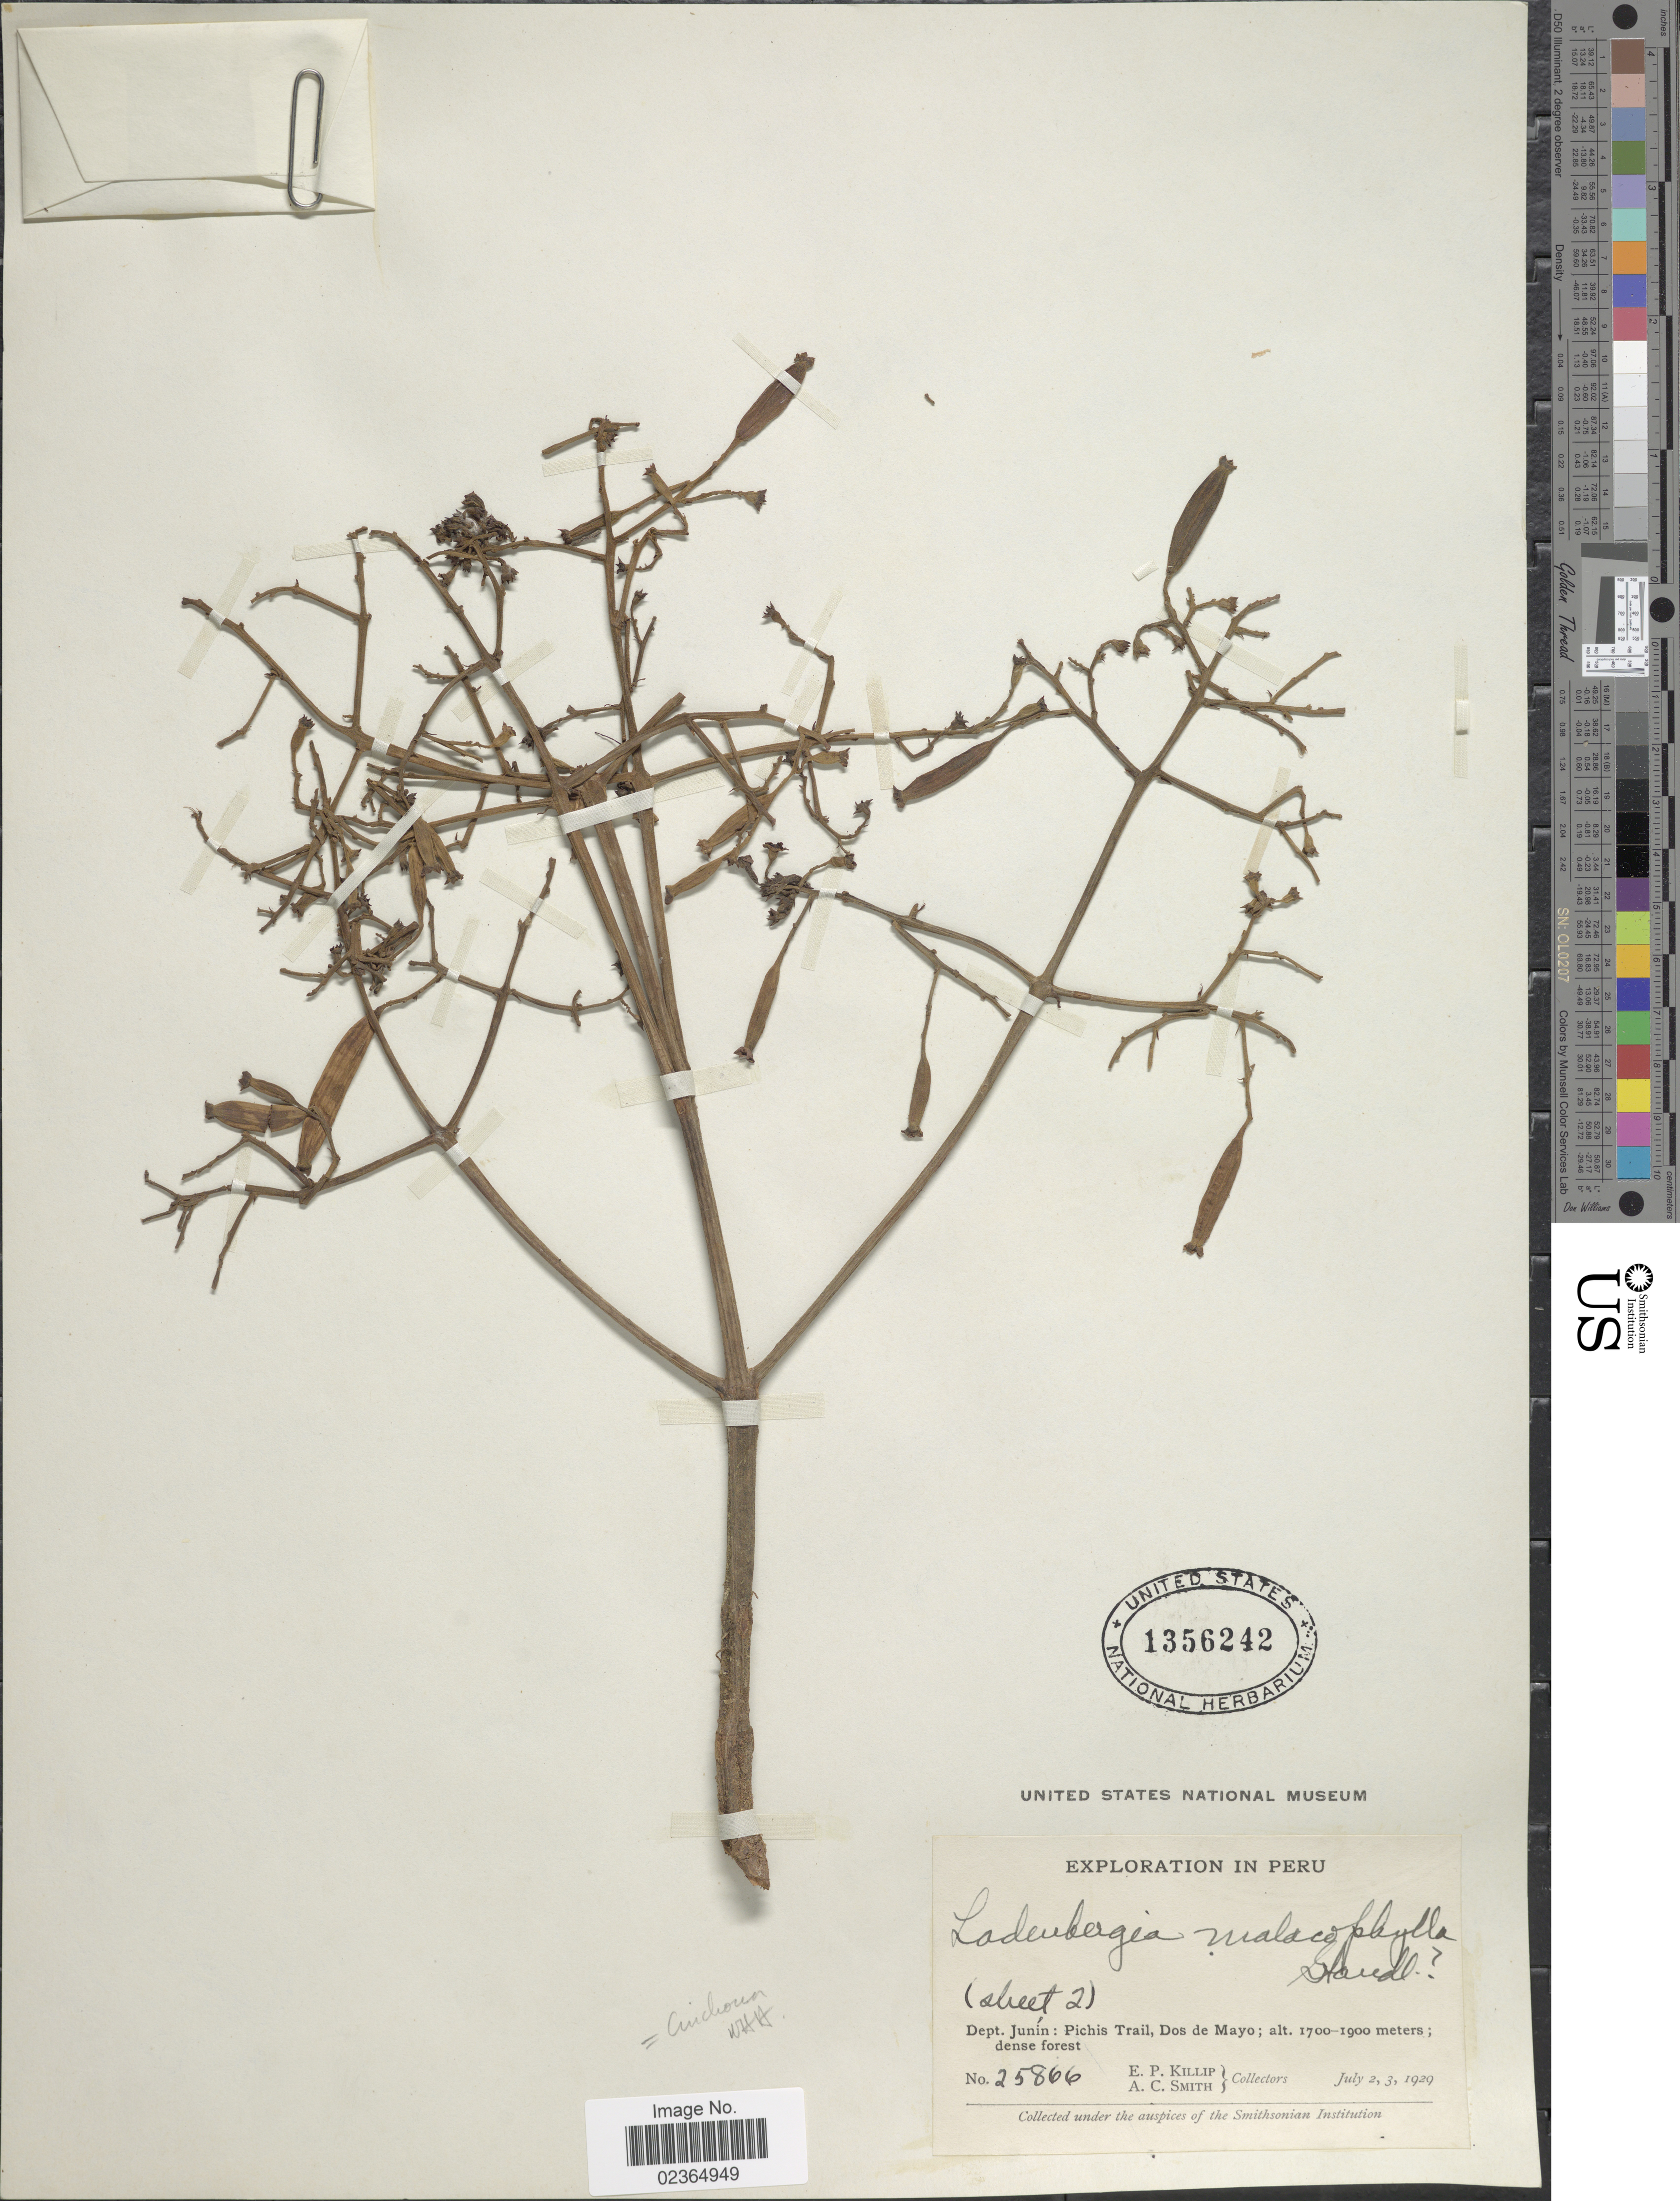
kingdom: Plantae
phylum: Tracheophyta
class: Magnoliopsida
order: Gentianales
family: Rubiaceae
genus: Cinchona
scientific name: Cinchona pubescens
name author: Vahl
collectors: E. P. Killip & A. C. Smith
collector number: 25866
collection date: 1929-07-02/1929-07-03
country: Peru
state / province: Junín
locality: Pichis Trail, Dos de Mayo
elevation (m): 1700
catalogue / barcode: US 1356242